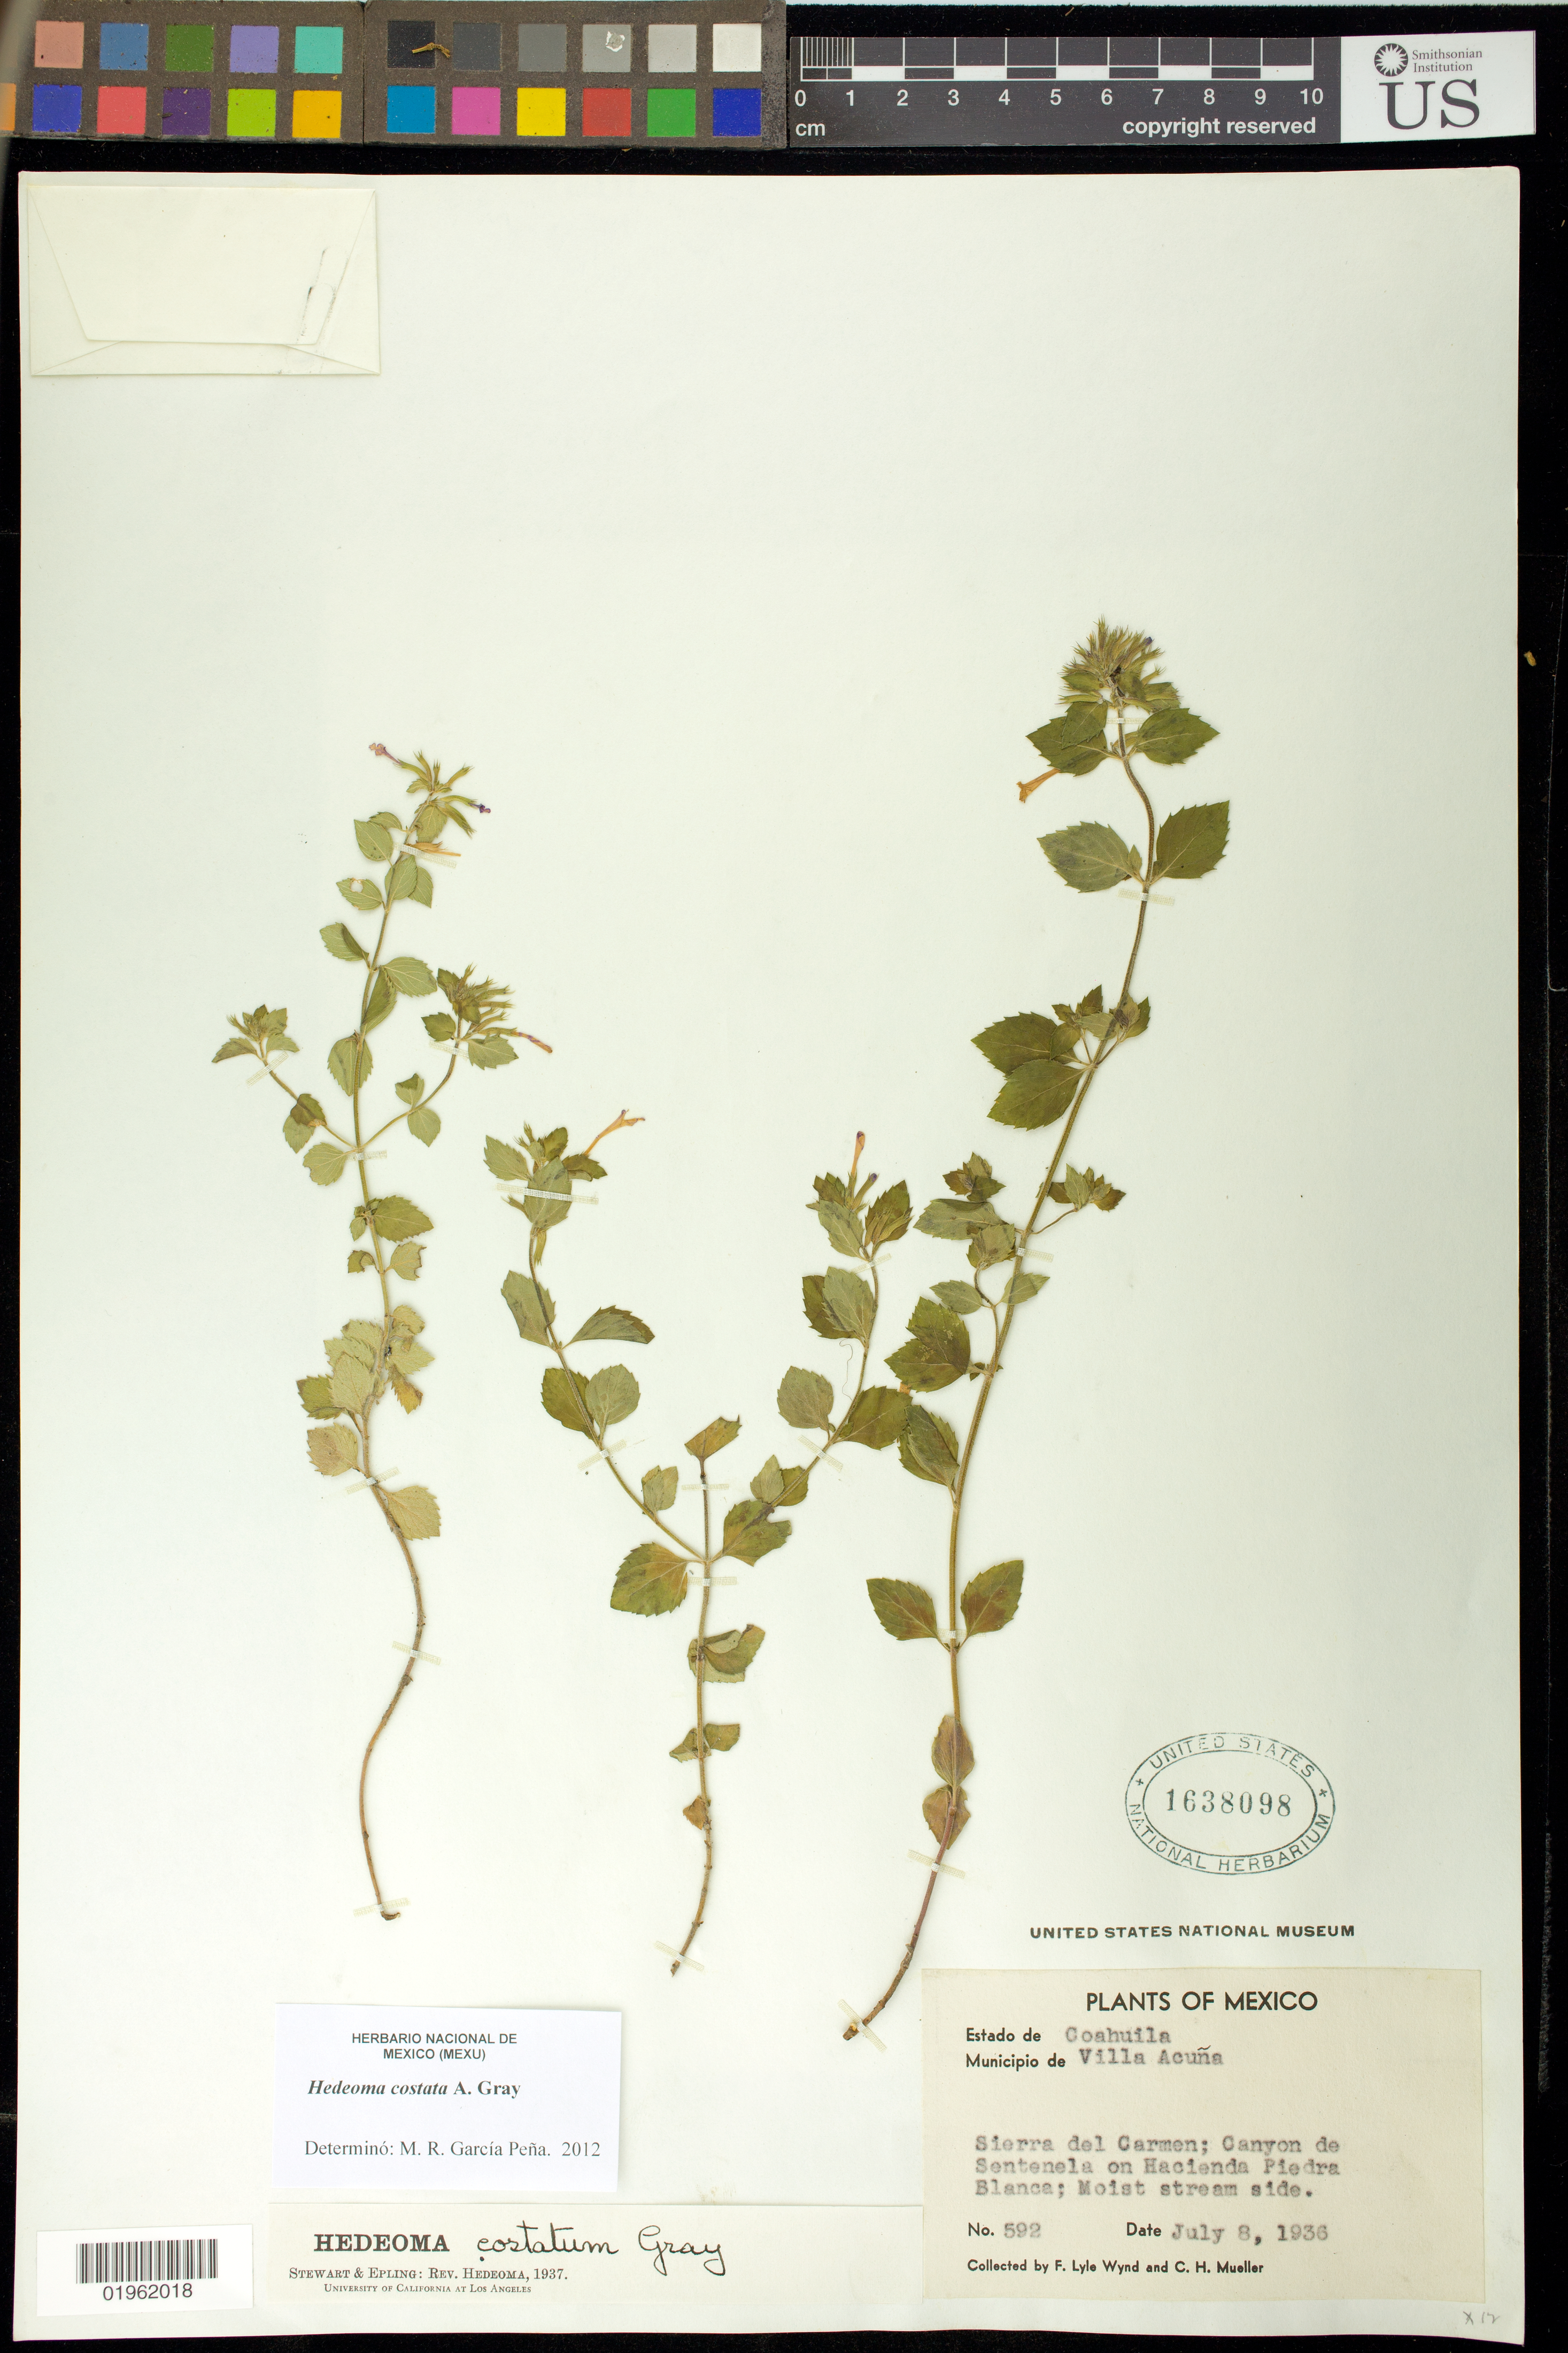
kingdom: Plantae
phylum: Tracheophyta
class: Magnoliopsida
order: Lamiales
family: Lamiaceae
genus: Hedeoma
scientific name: Hedeoma costata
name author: A. Gray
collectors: F. L. Wynd & C. H. Mueller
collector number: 592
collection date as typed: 08 Jul 1936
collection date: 1936-07-08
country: Mexico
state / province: Coahuila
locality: Sierra del Carmen; Canyon de Sentenela on Hacienda Piedra Blanca, Municipio de Villa Acuña, Estado de Coahuila.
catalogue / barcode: US 1638098